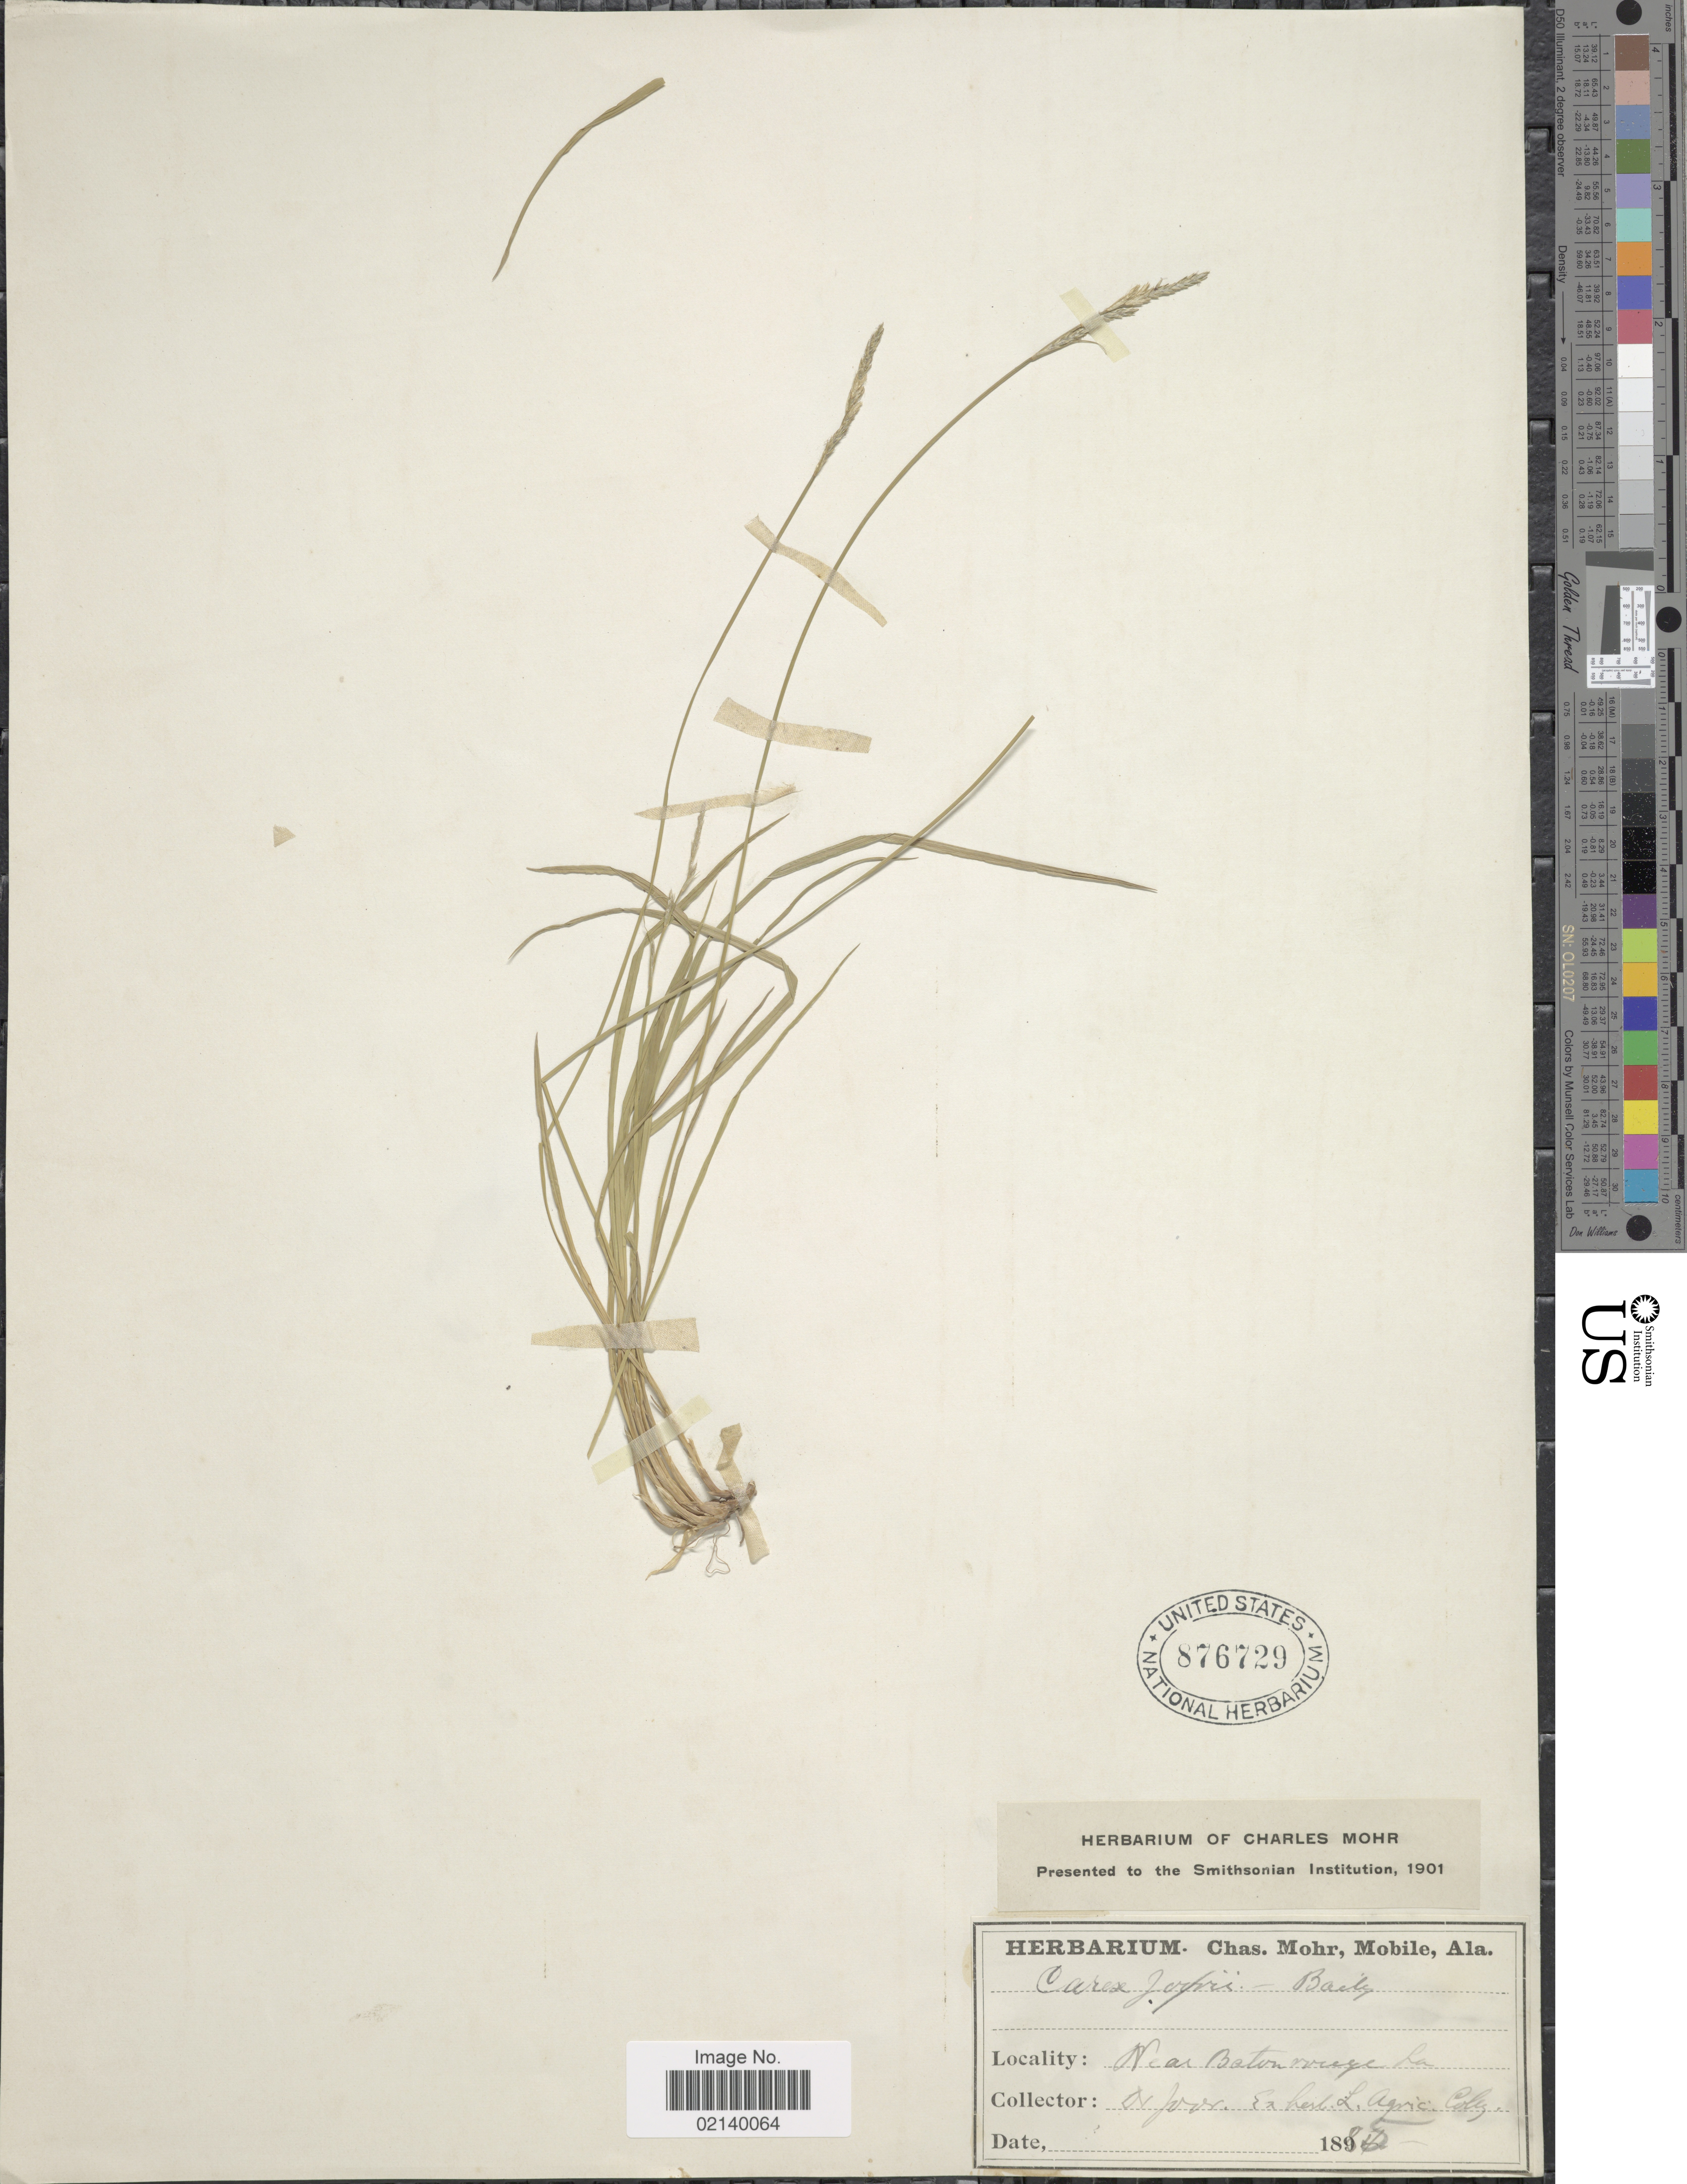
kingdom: Plantae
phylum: Tracheophyta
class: Liliopsida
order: Poales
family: Cyperaceae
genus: Carex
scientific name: Carex sp.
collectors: -. Joor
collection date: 1885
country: United States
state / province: Louisiana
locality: Near Bataon rouge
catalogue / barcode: US 876729